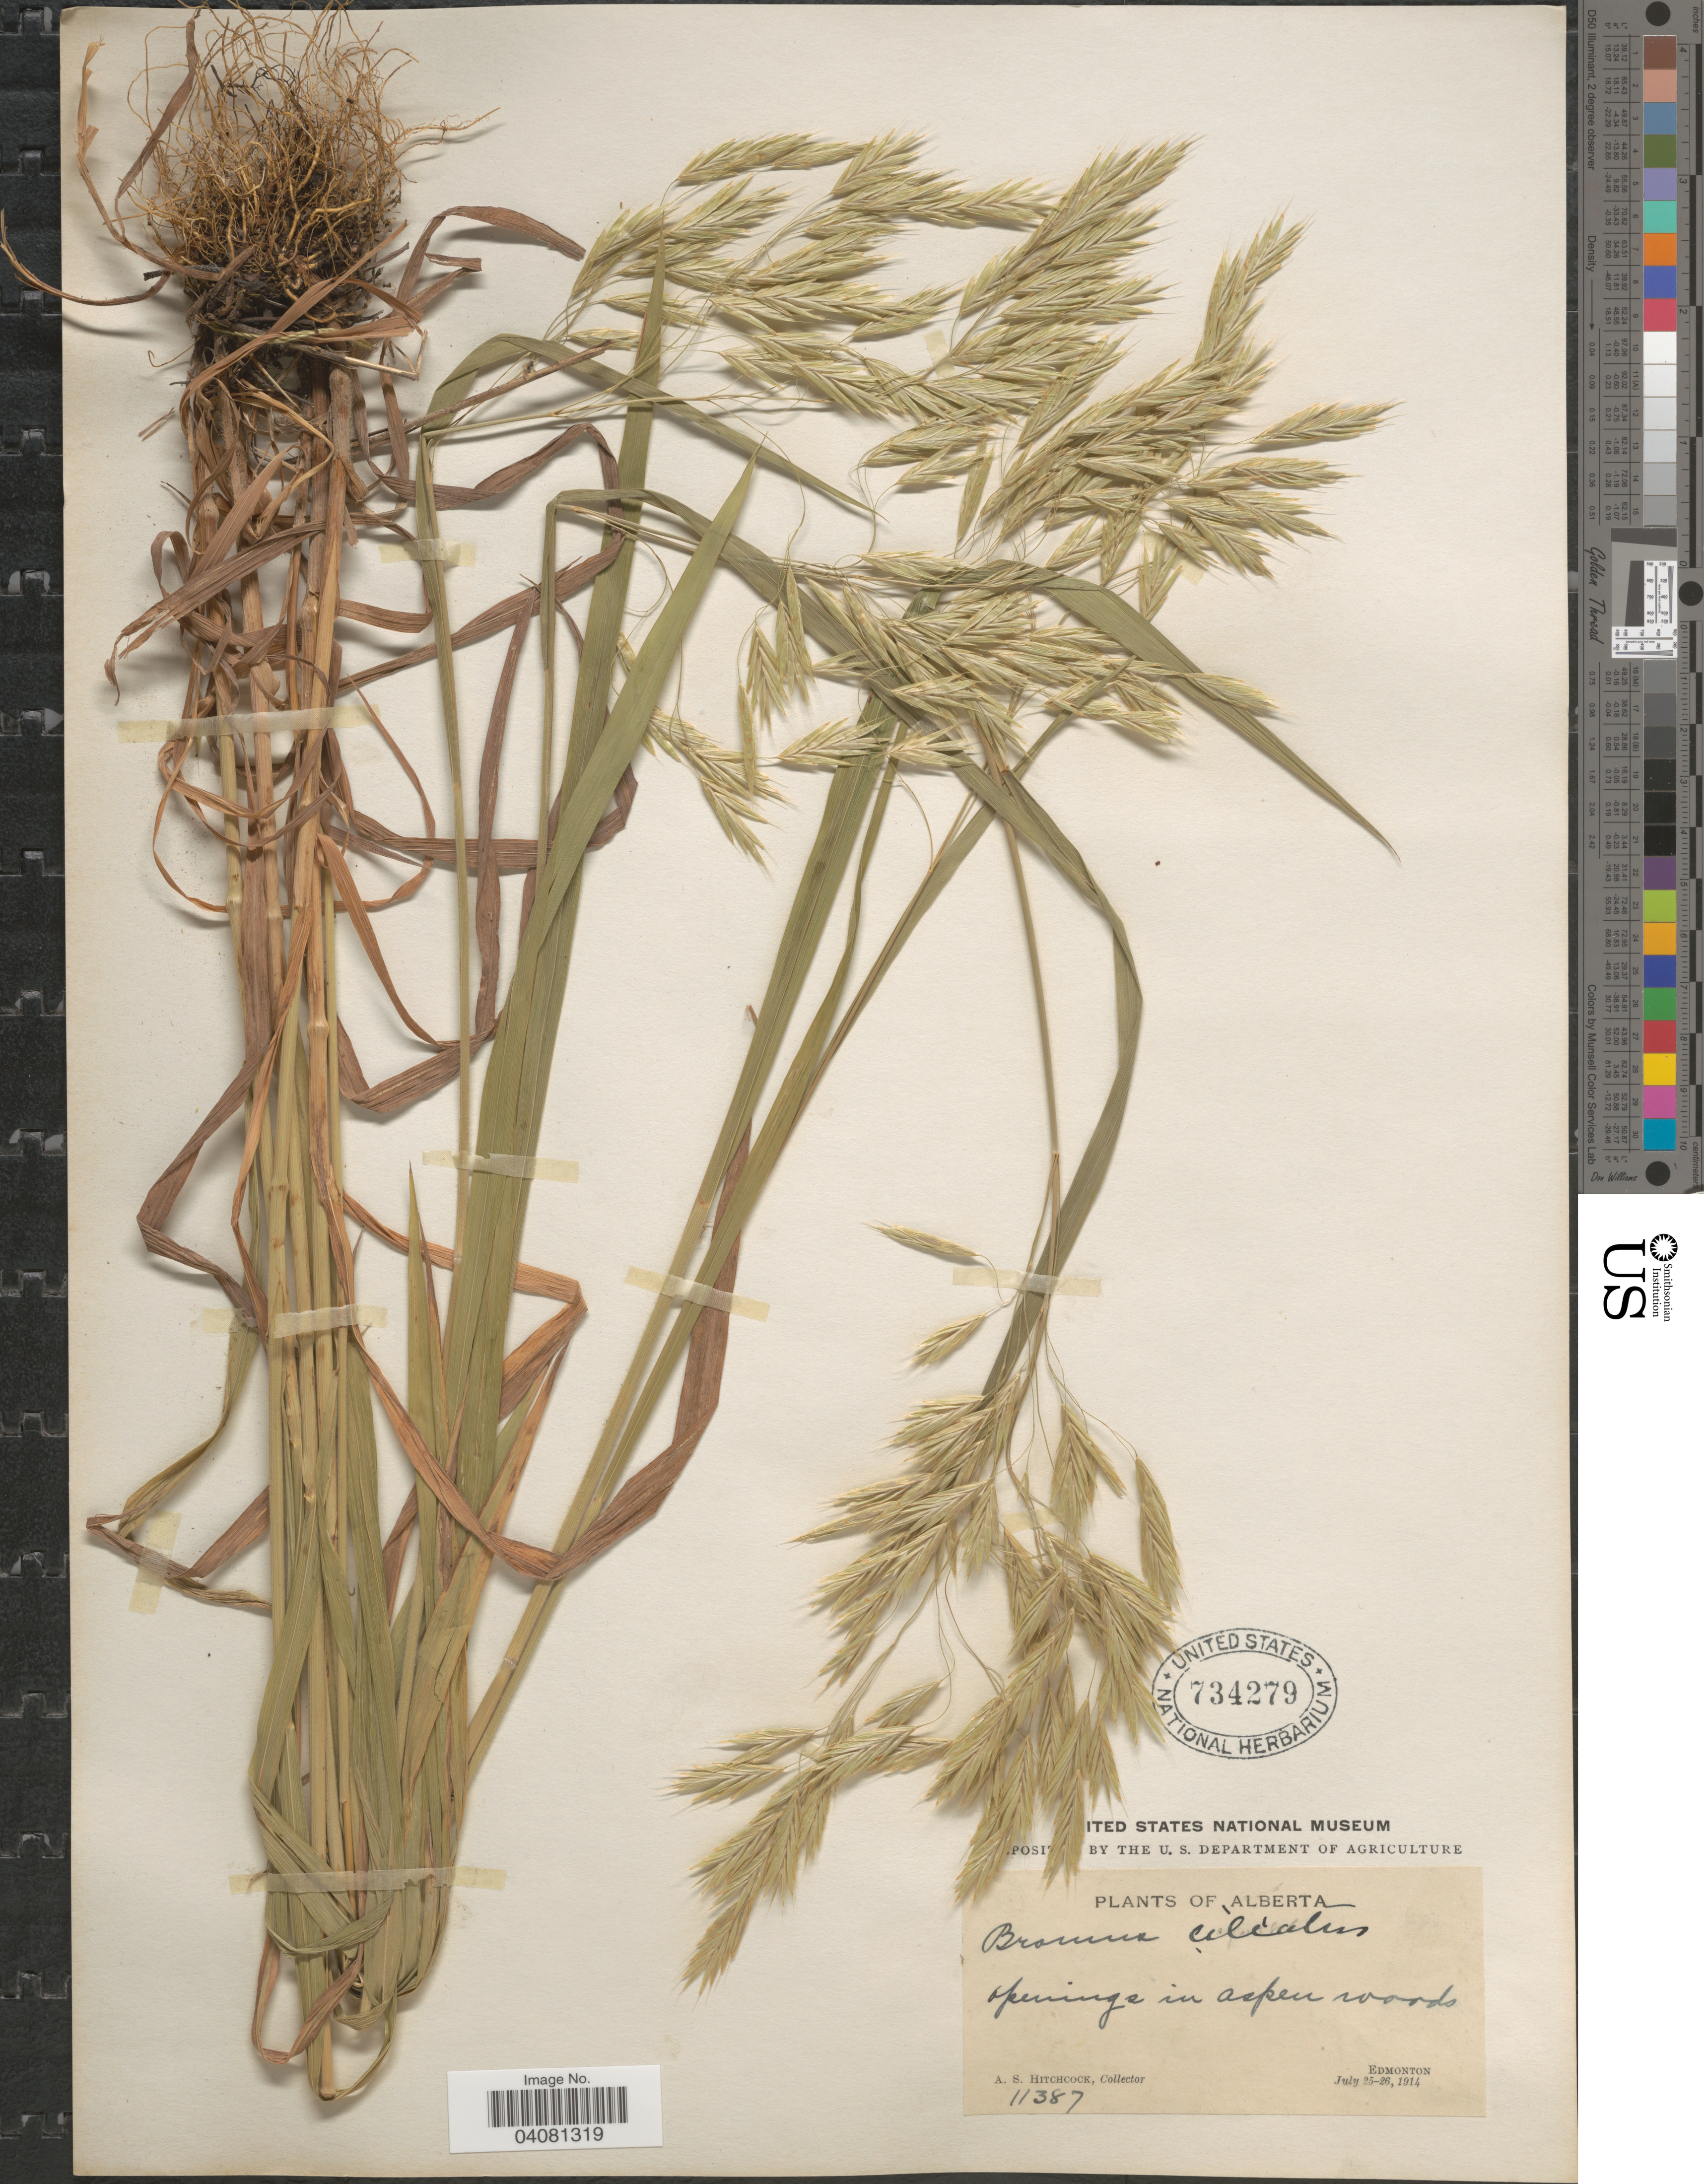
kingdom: Plantae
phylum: Tracheophyta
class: Liliopsida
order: Poales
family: Poaceae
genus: Bromus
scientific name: Bromus ciliatus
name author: L.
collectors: A. S. Hitchcock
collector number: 11387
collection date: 1914-07-25/1914-07-26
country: Canada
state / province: Alberta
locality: Edmonton.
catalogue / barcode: US 734279